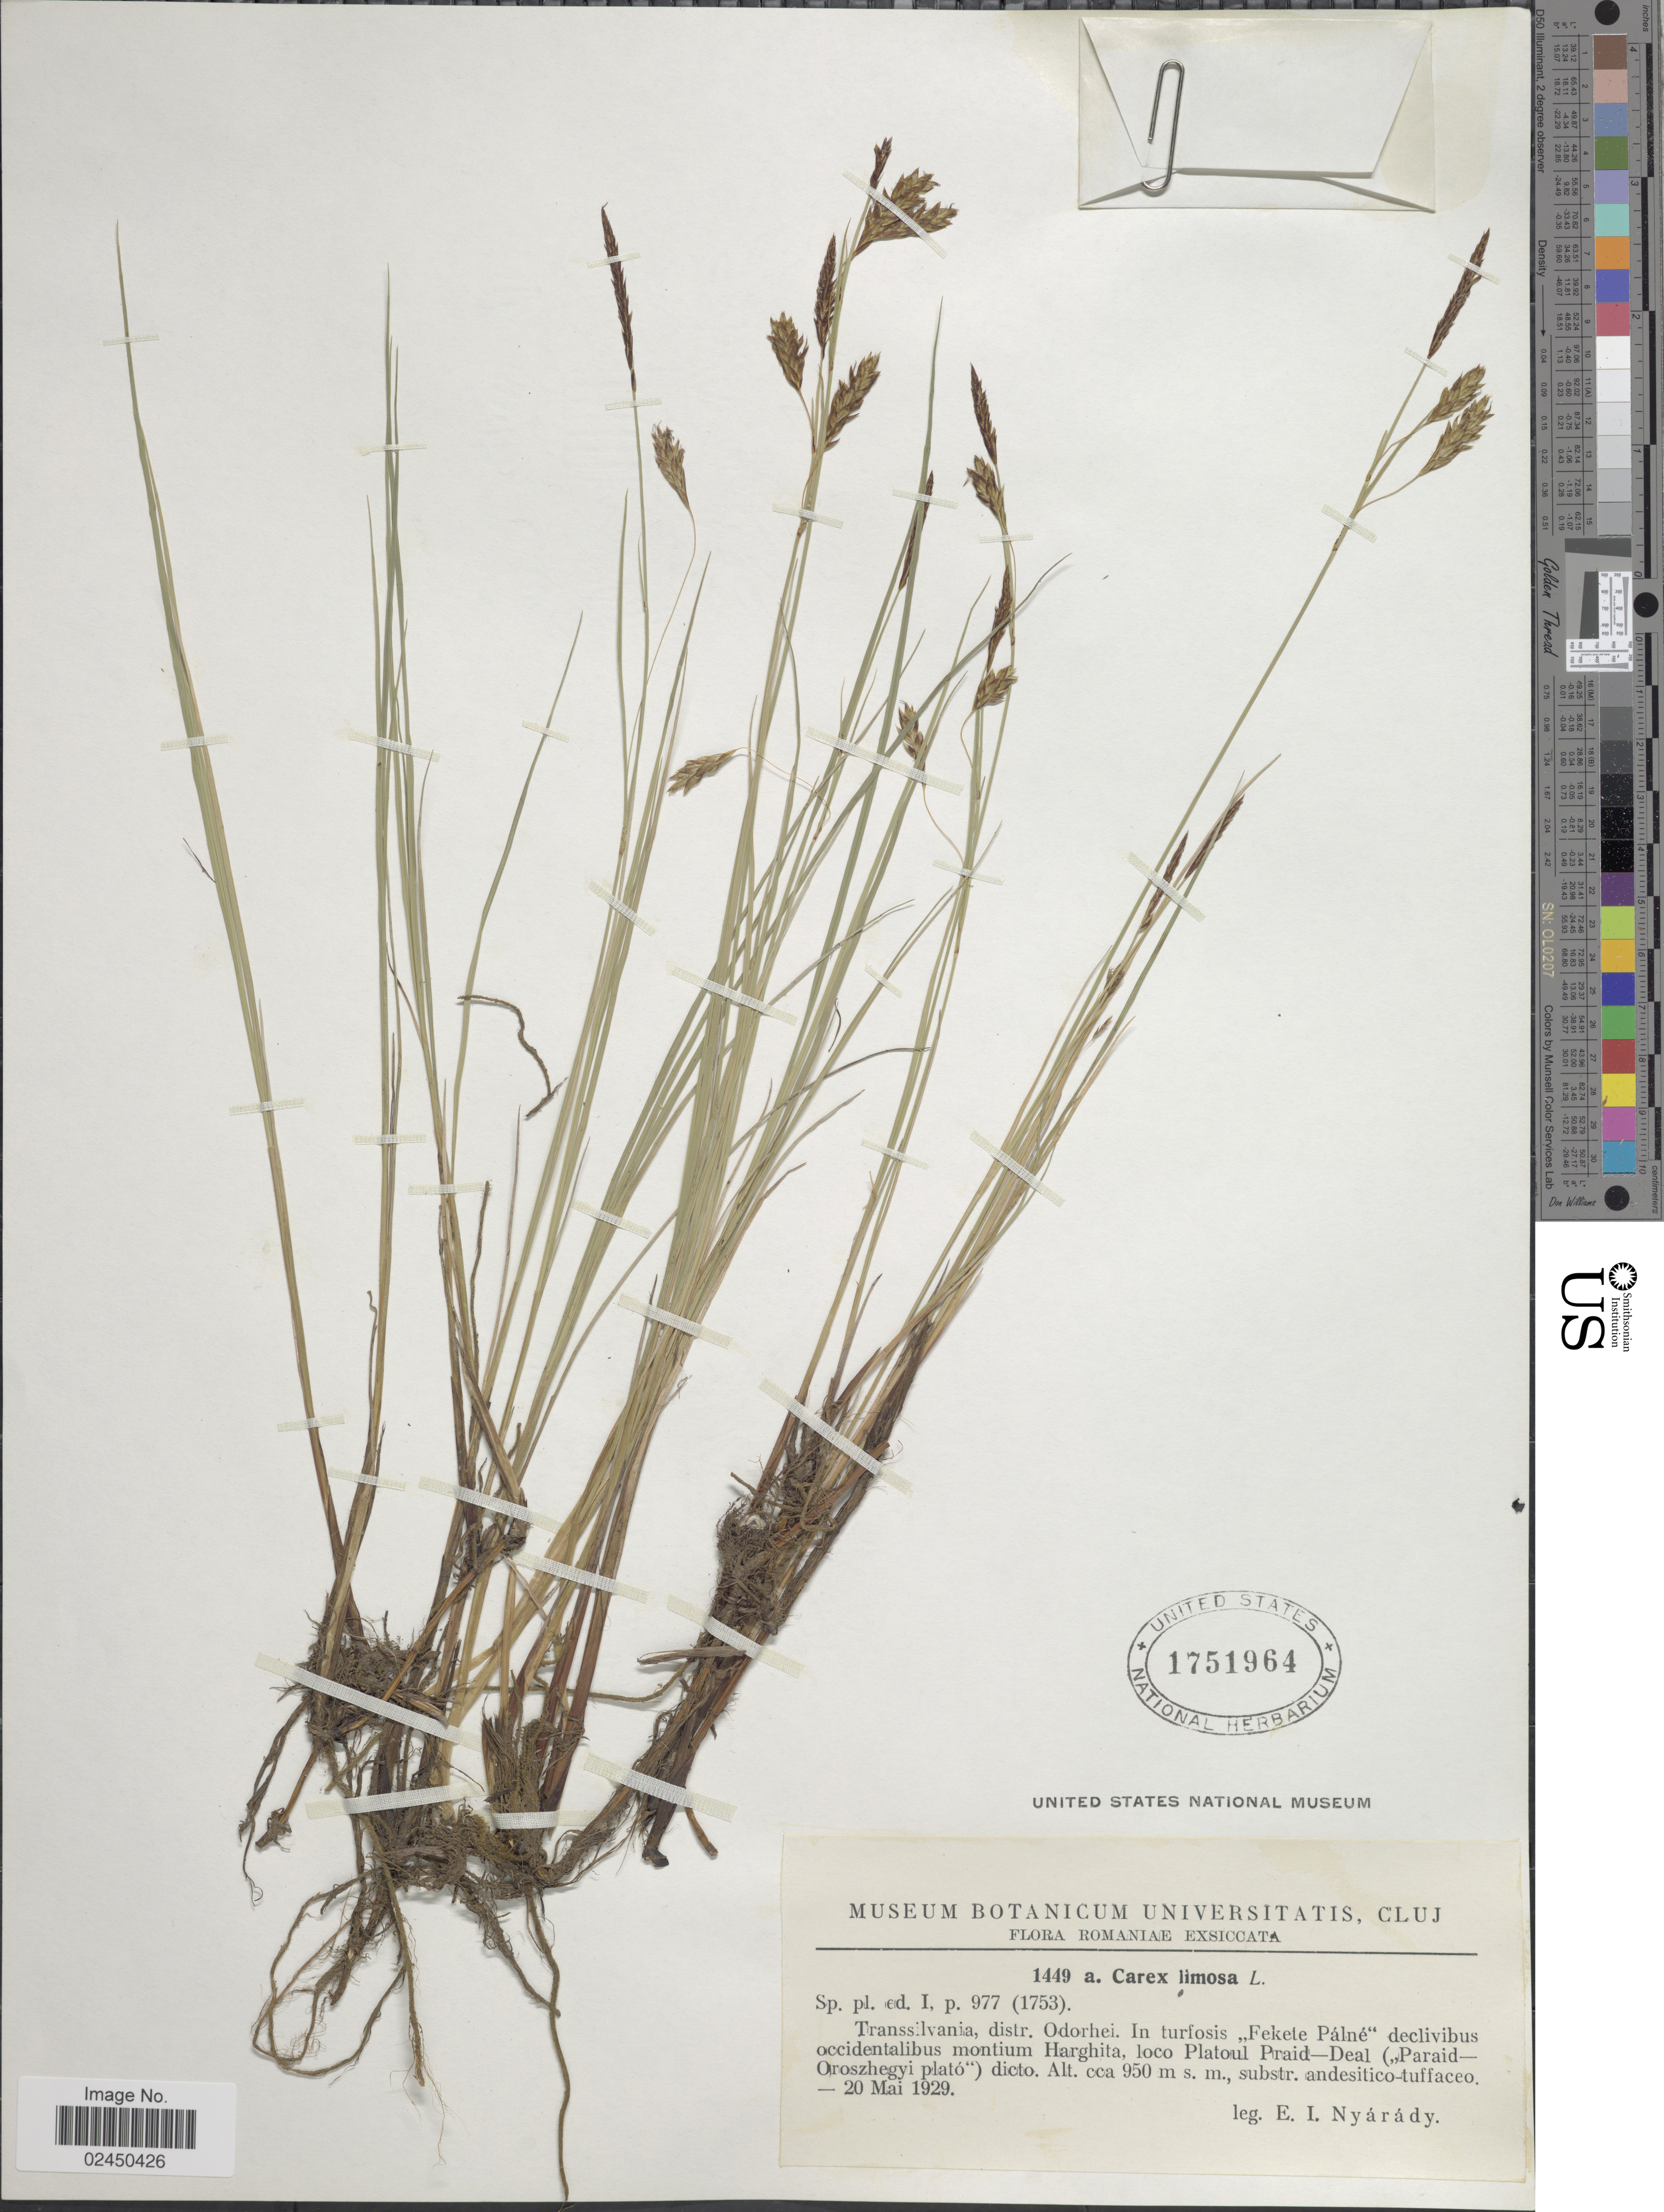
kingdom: Plantae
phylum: Tracheophyta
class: Liliopsida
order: Poales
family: Cyperaceae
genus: Carex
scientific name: Carex limosa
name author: L.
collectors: E. Nyárády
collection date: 1929-05-20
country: Romania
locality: Transsilvania, distr. Odorhei, In turfosis, Fekete Palne declivibus occidentalibus montium Harghita, loco Platoul Praid-Deal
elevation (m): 950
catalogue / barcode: US 1751964